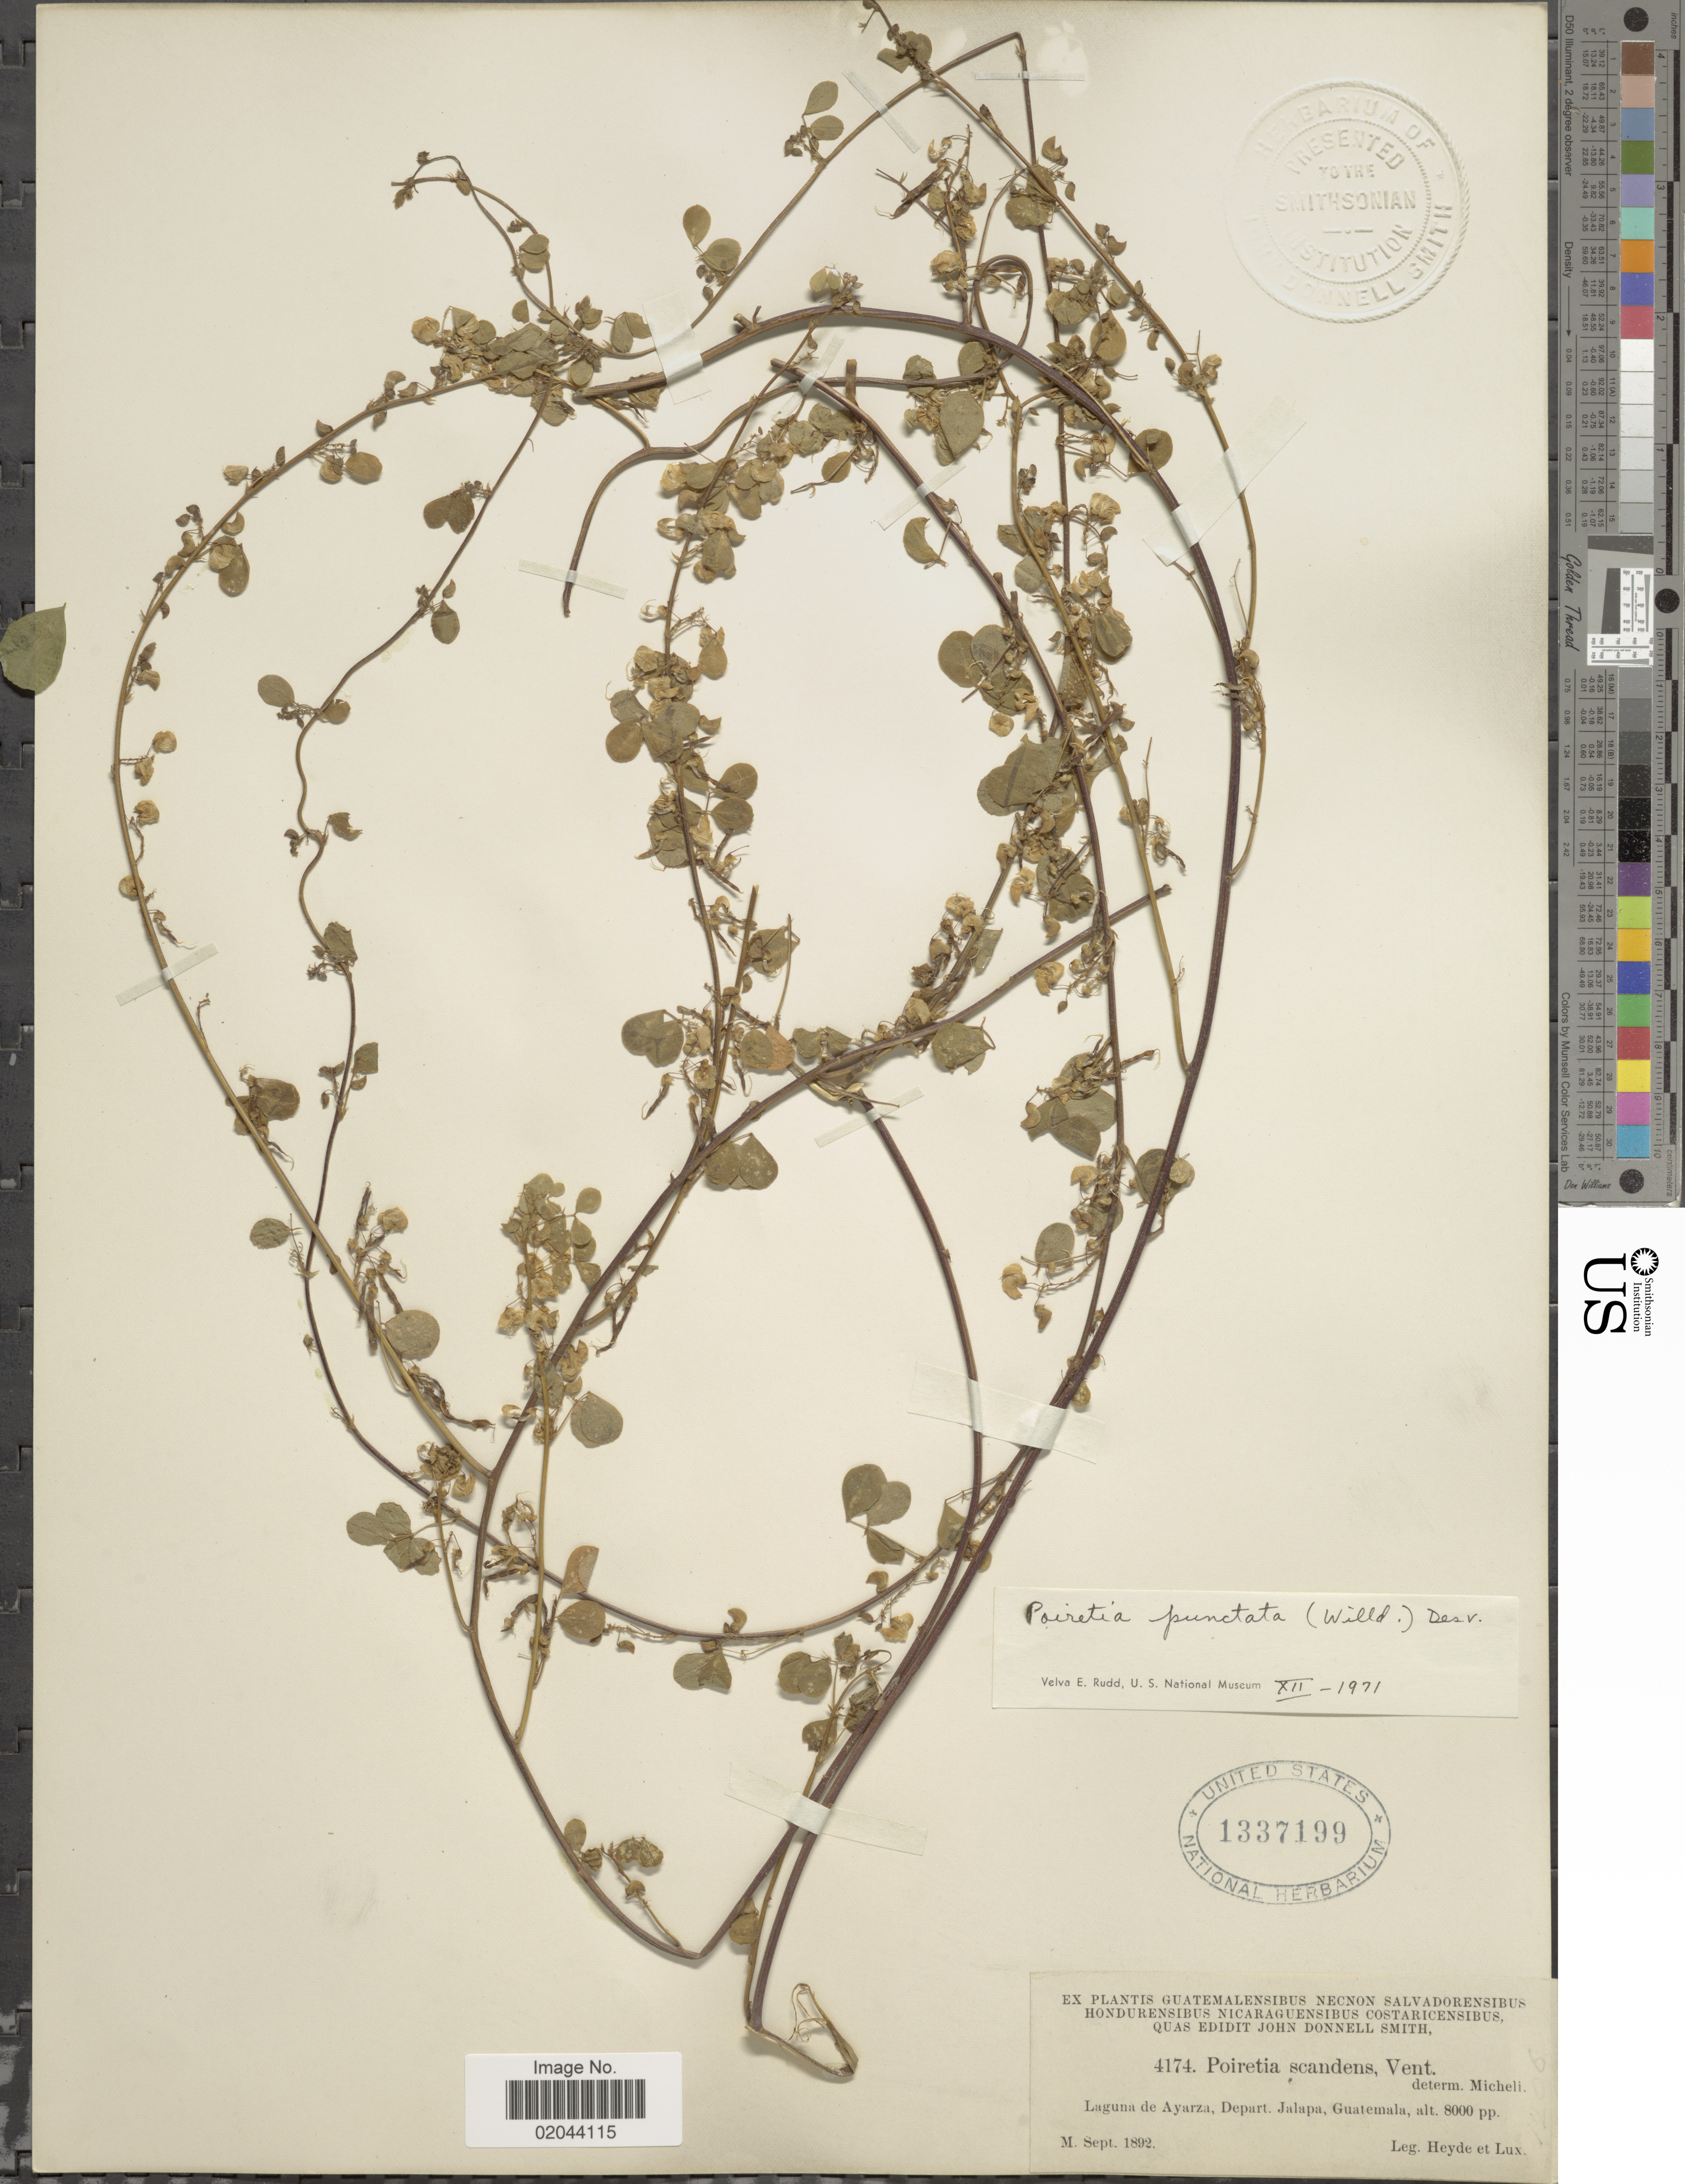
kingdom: Plantae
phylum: Tracheophyta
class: Magnoliopsida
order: Fabales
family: Fabaceae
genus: Poiretia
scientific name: Poiretia scandens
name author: Vent.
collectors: Heyde & Lux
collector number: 4174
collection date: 1892-09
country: Guatemala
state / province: Jalapa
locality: Laguna de Ayarza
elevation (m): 2438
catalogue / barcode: US 1337199